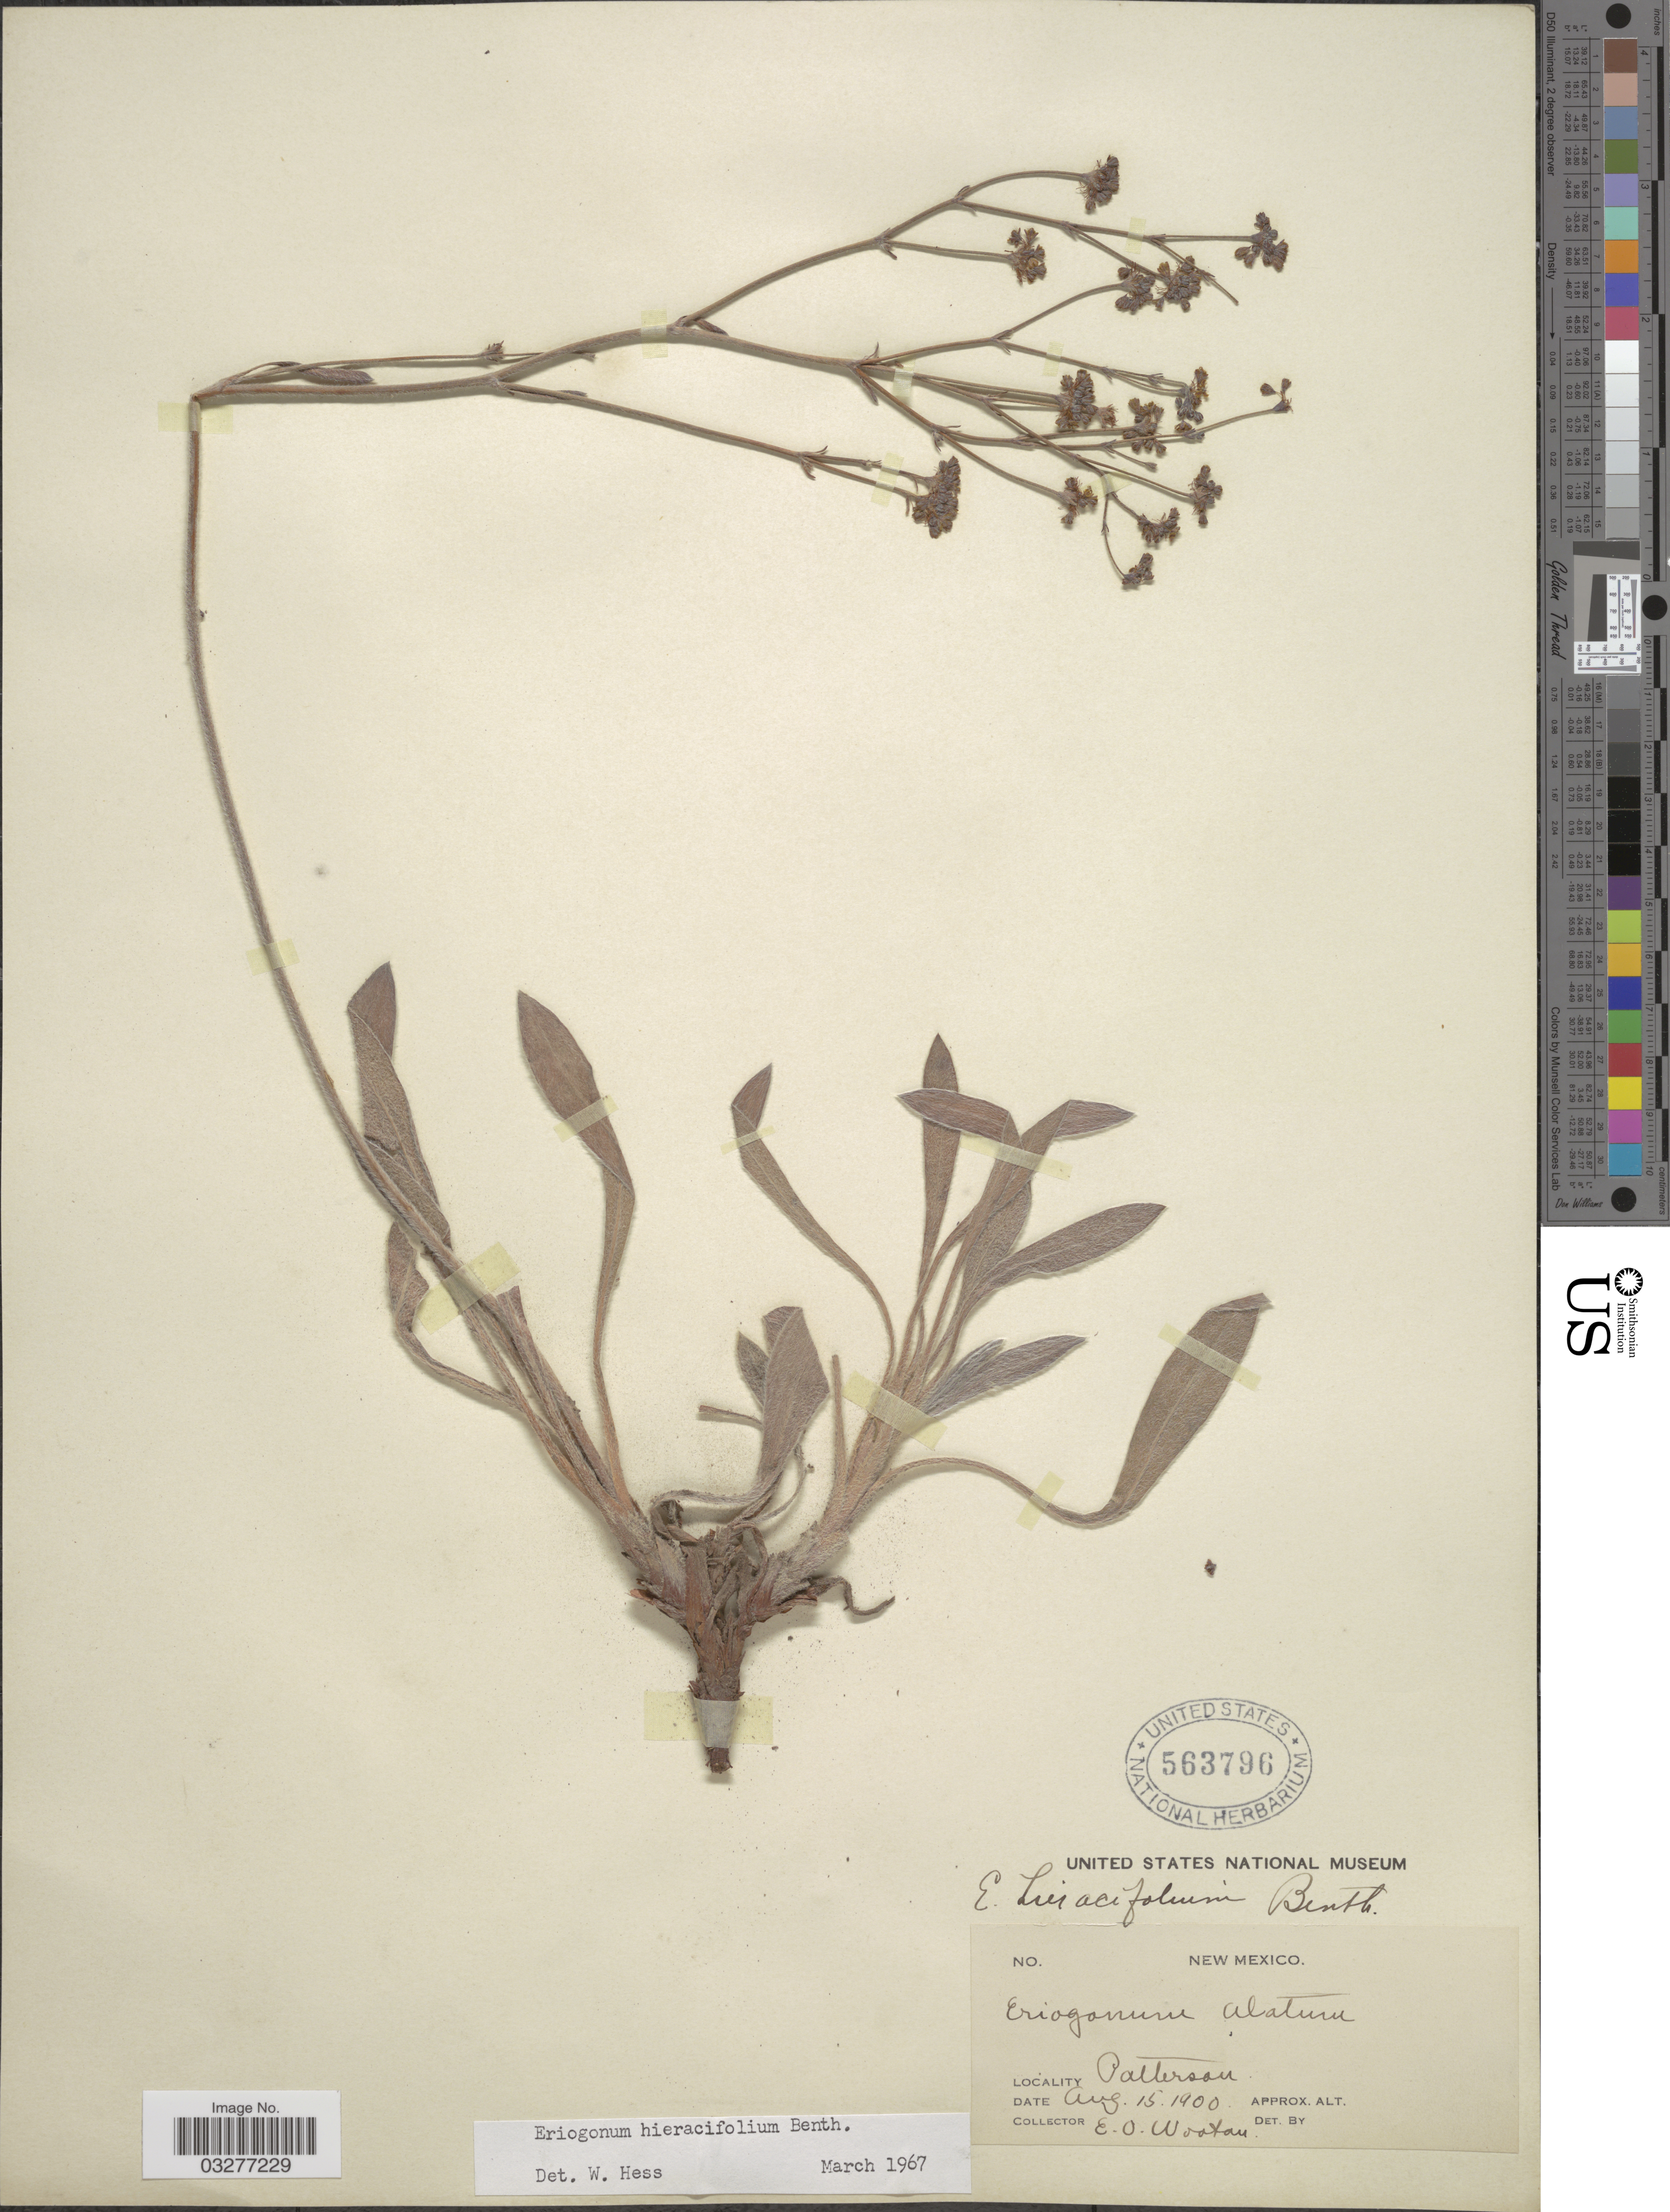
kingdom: Plantae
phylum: Tracheophyta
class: Magnoliopsida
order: Caryophyllales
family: Polygonaceae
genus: Eriogonum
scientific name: Eriogonum hieraciifolium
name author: Benth. in DC.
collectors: E. O. Wooton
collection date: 1900-08-15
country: United States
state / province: New Mexico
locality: Patterson.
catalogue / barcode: US 563796